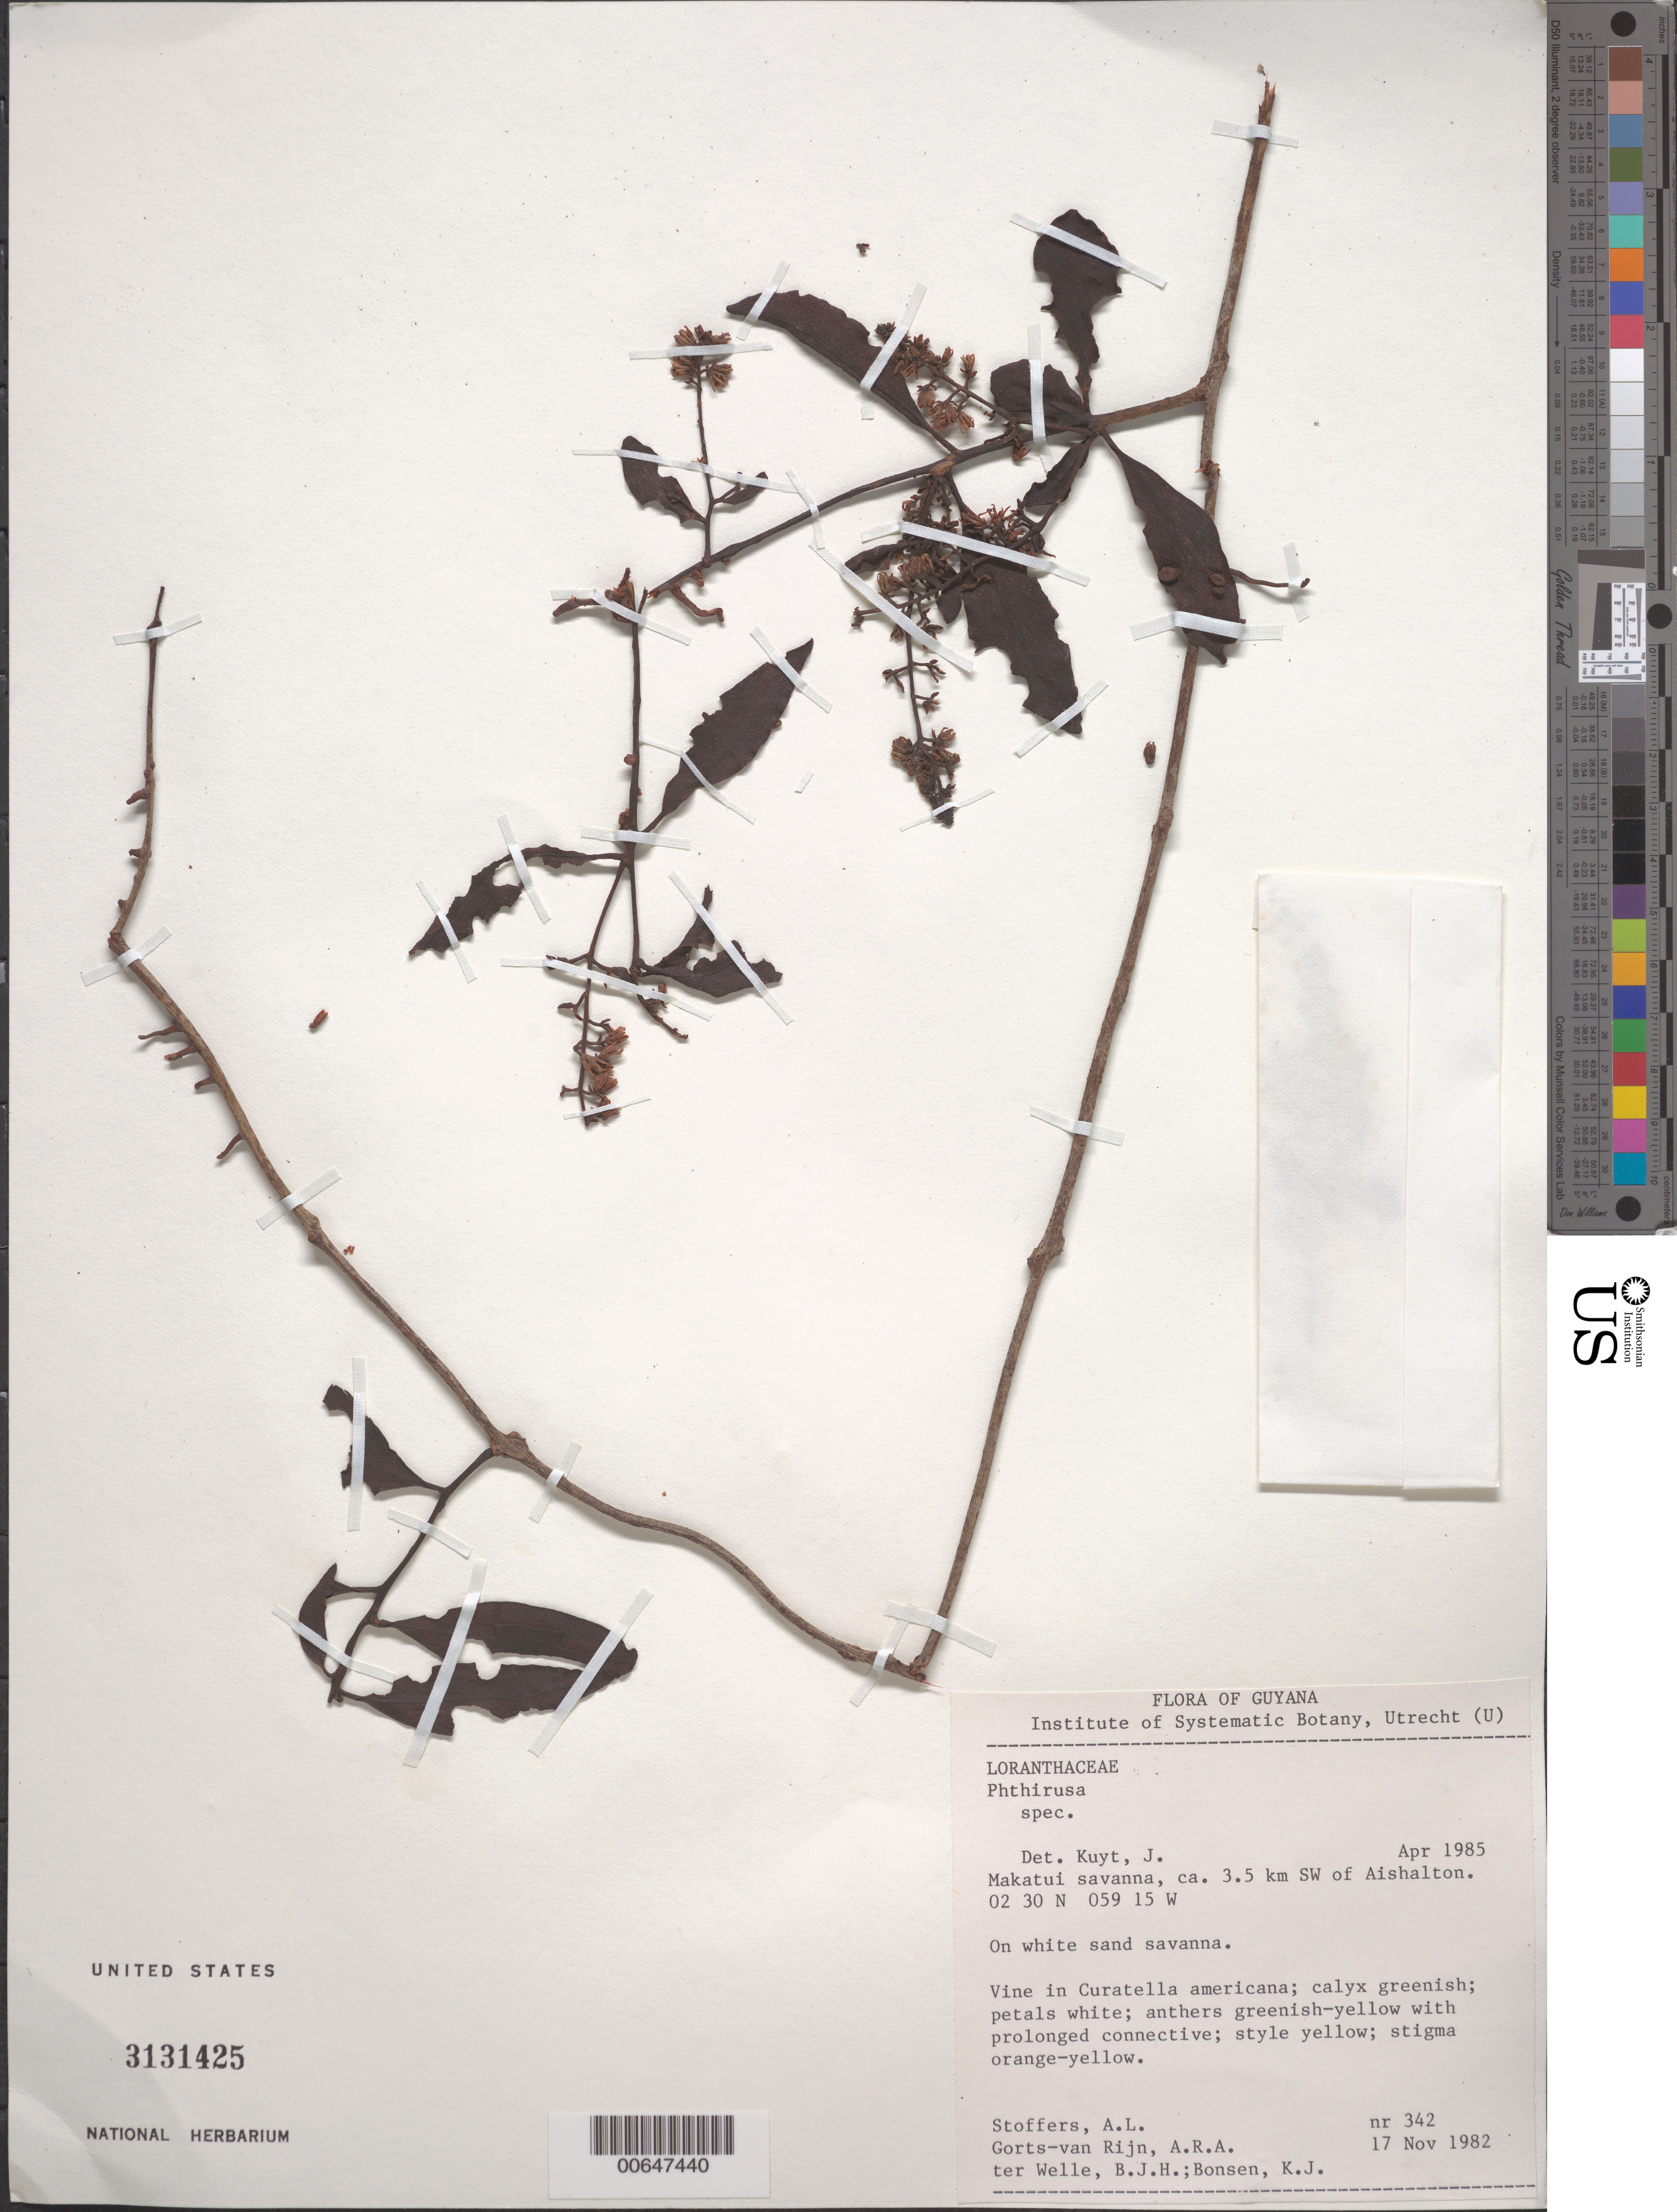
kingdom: Plantae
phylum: Tracheophyta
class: Magnoliopsida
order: Santalales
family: Loranthaceae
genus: Passovia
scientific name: Passovia pedunculata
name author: (Jacq.) Kuijt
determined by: Caraballo-Ortiz, Marcos A., (MISS), University of Mississippi (UNITED STATES)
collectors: A. Stoffers, A. .R. A. Görts-van Rijn, B. Welle & K. Bonsen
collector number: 342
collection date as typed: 17-Nov-82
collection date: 1982-11-17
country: Guyana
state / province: U. Takutu-U. Essequibo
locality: Makatui savanna, ca. 3.5 km SW of Aishalton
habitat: White sand savanna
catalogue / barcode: US 3131425